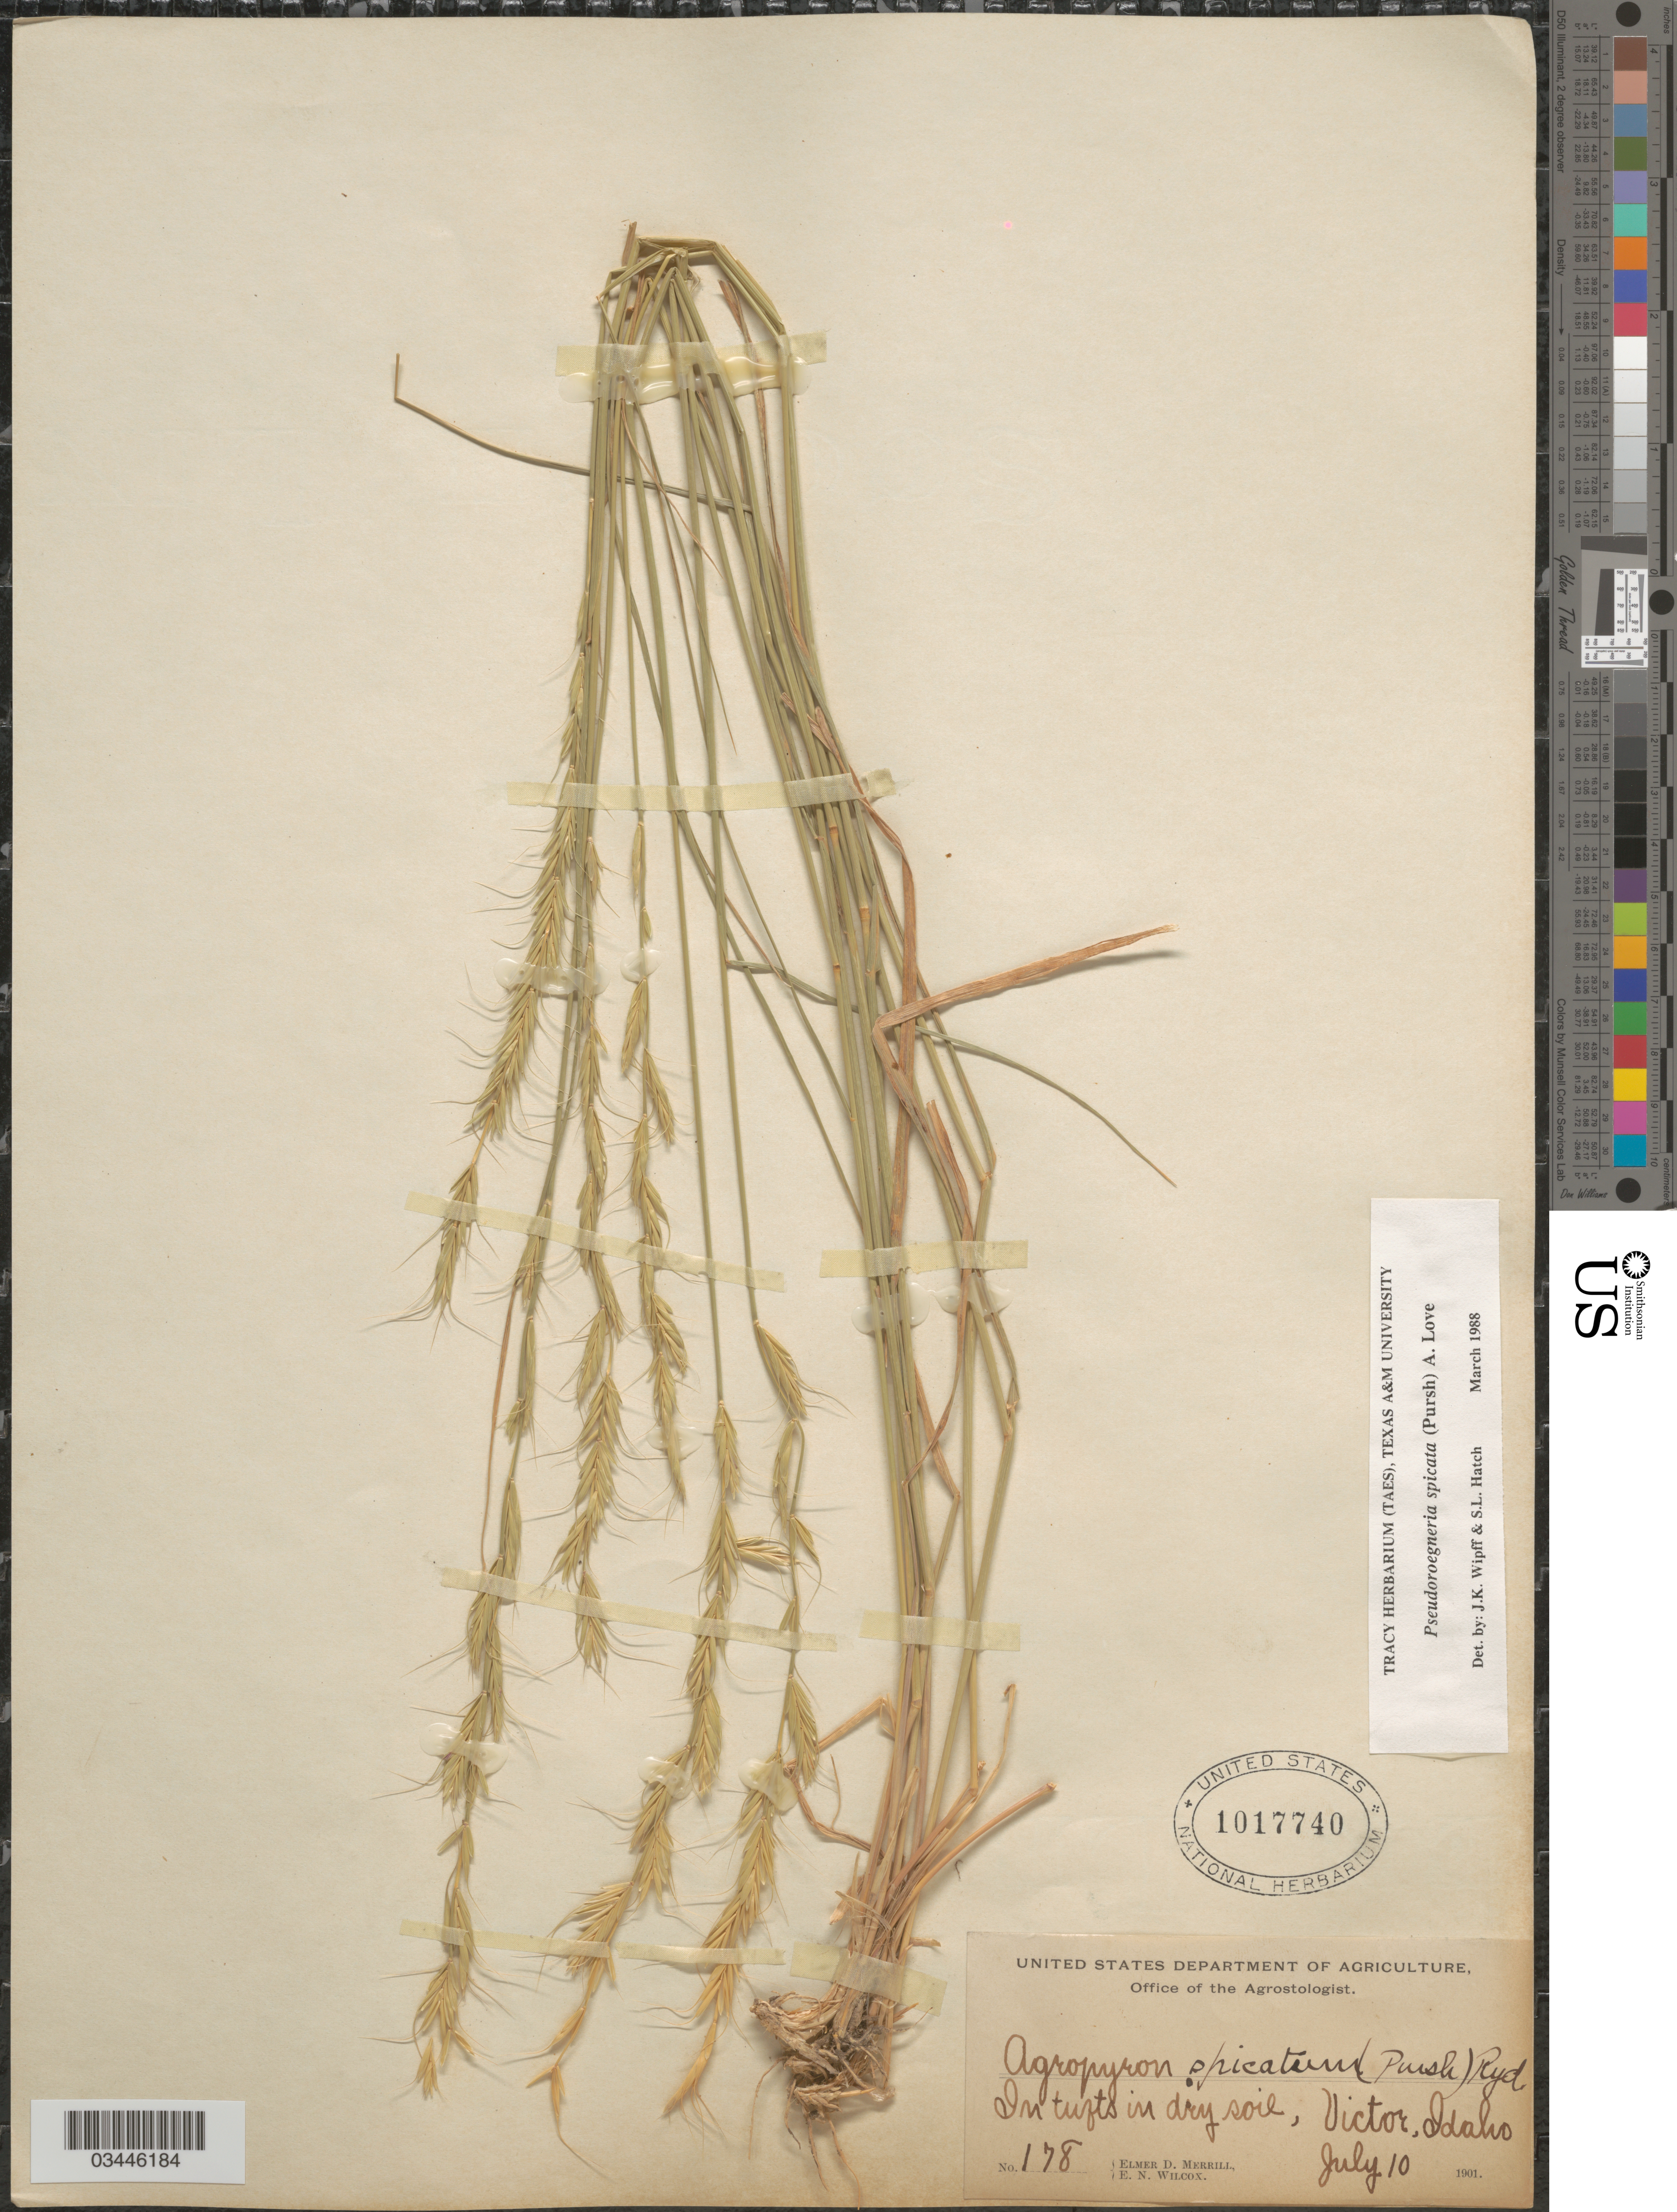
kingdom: Plantae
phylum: Tracheophyta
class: Liliopsida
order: Poales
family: Poaceae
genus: Pseudoroegneria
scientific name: Pseudoroegneria spicata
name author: (Pursh) Á. Löve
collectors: E. D. Merrill & E. Wilcox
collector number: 178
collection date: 1901-07-10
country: United States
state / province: Idaho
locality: In tufts in dry soil, Victor.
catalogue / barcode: US 1017740